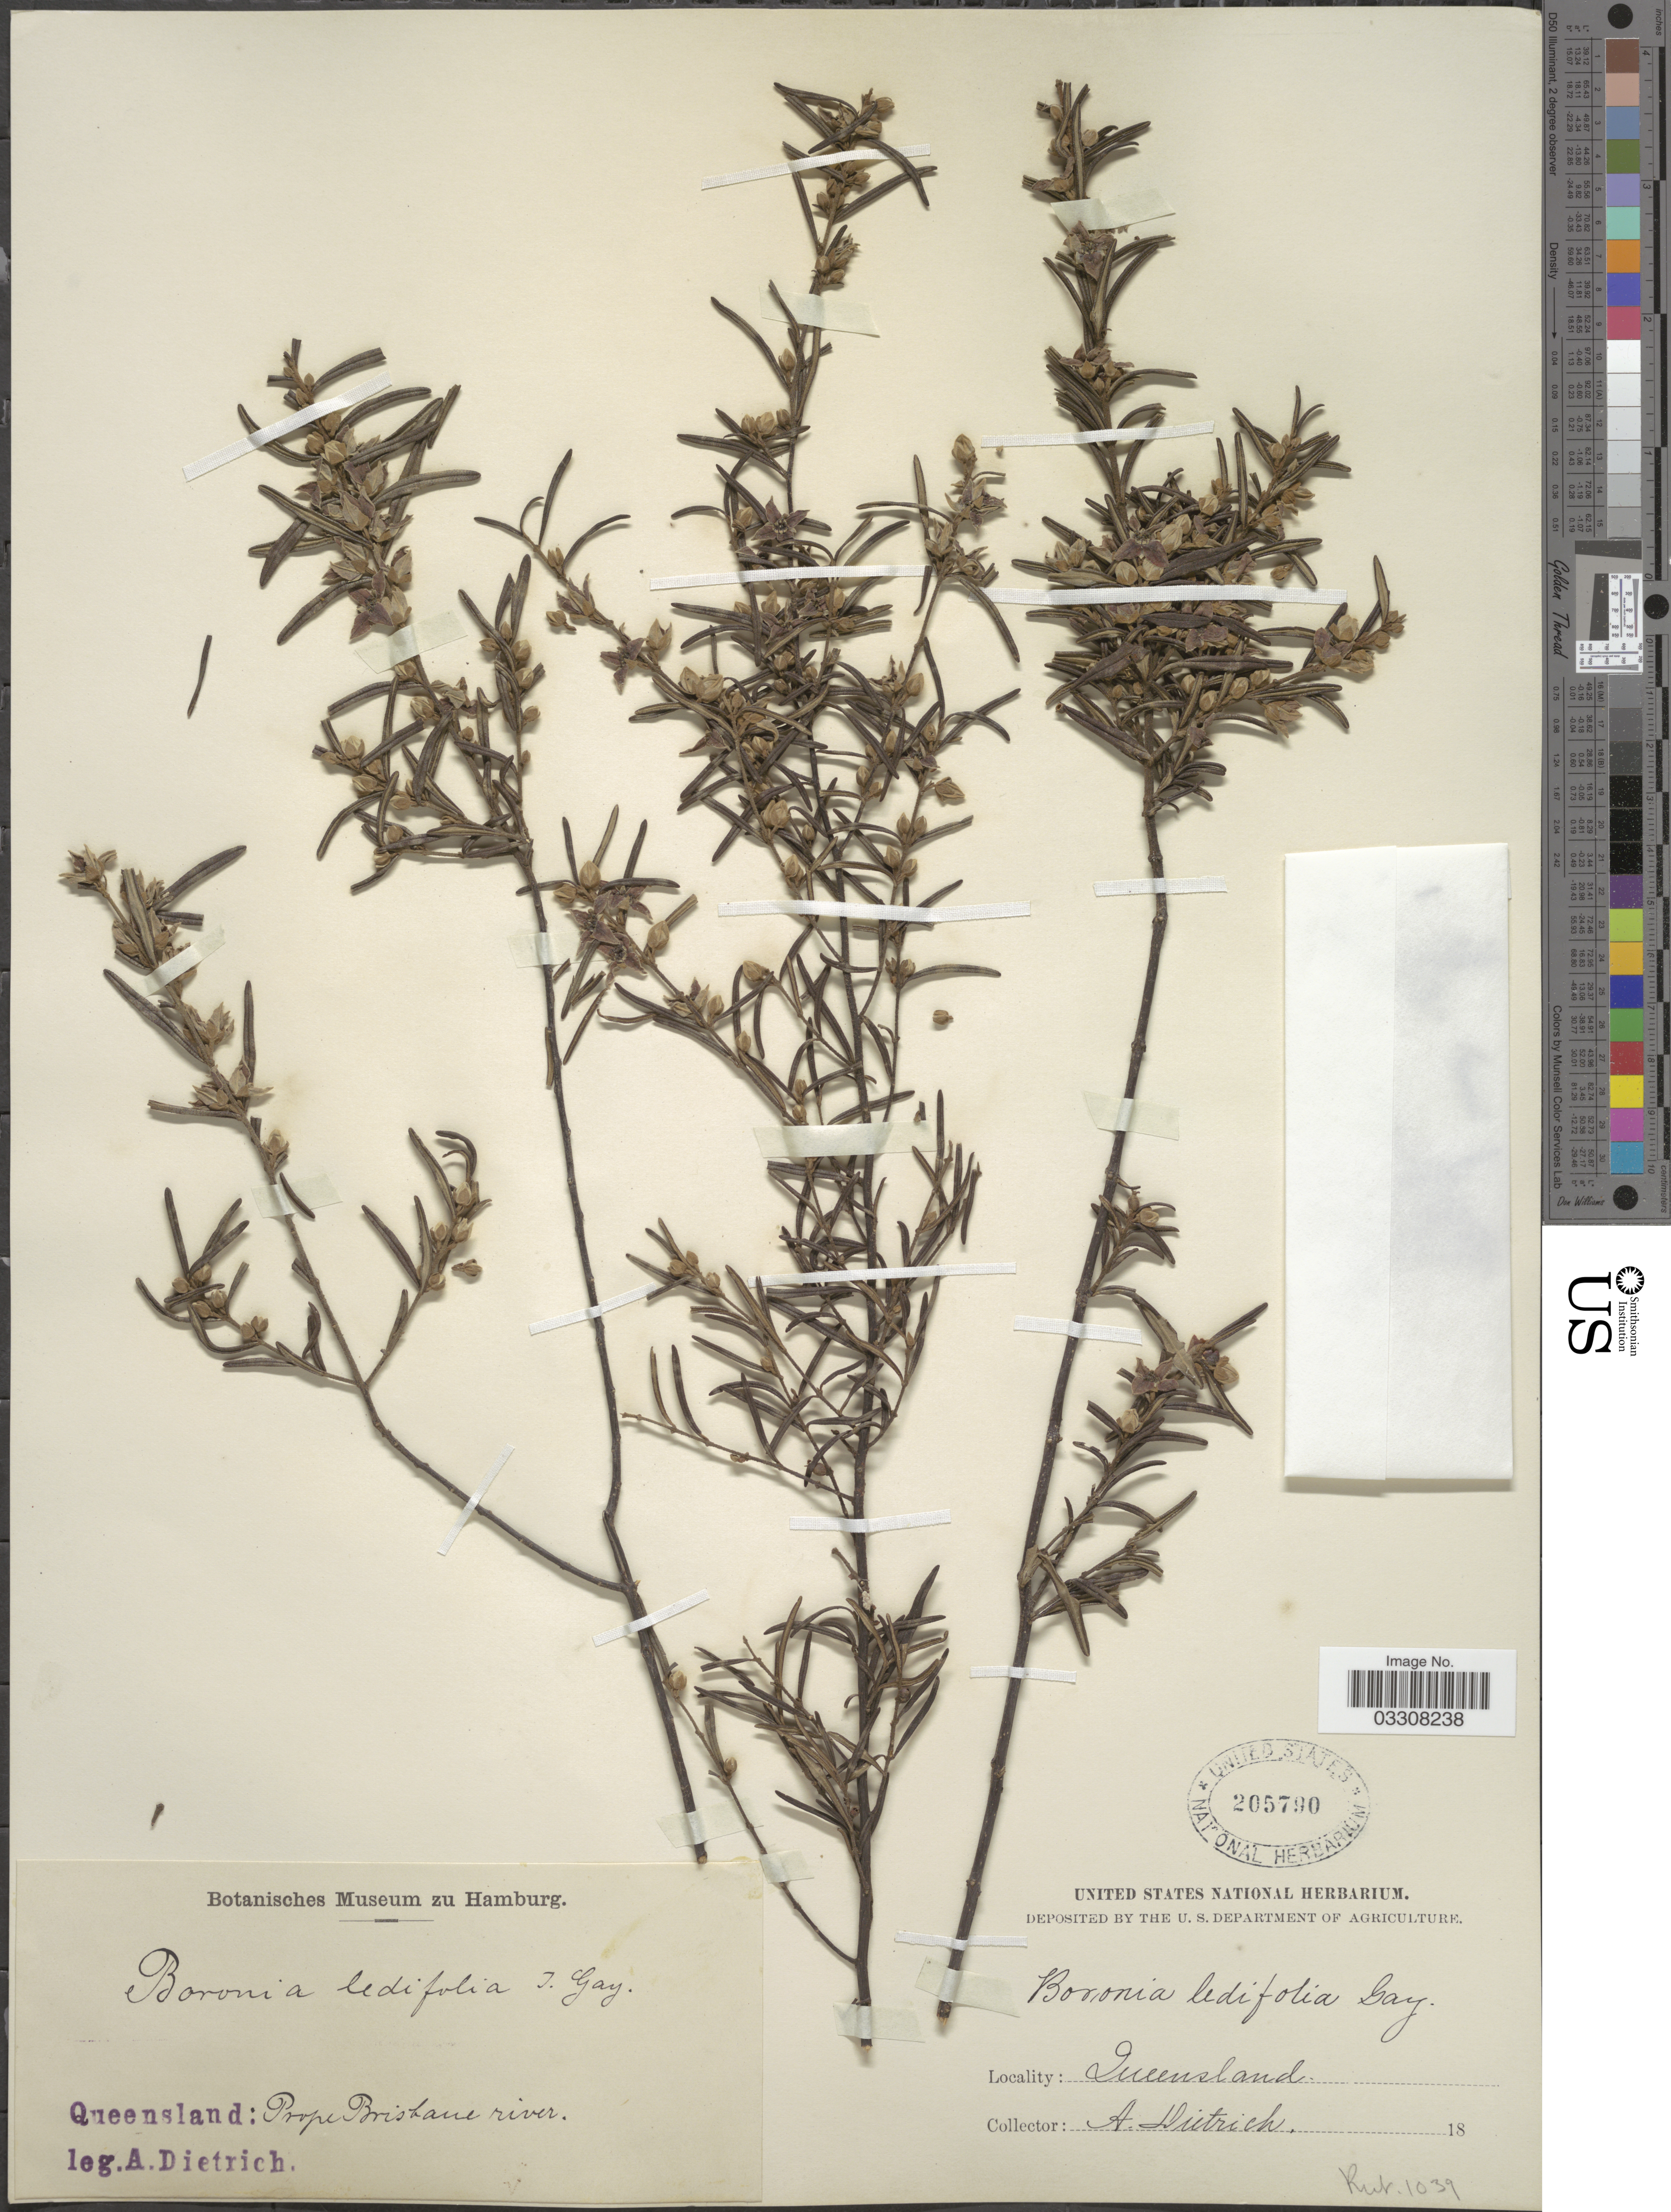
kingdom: Plantae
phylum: Tracheophyta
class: Magnoliopsida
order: Sapindales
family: Rutaceae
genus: Boronia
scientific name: Boronia ledifolia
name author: (Vent.) DC.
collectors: A. Dietrich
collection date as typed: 18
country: Australia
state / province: Queensland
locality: Prope Brisbane river.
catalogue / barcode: US 205790